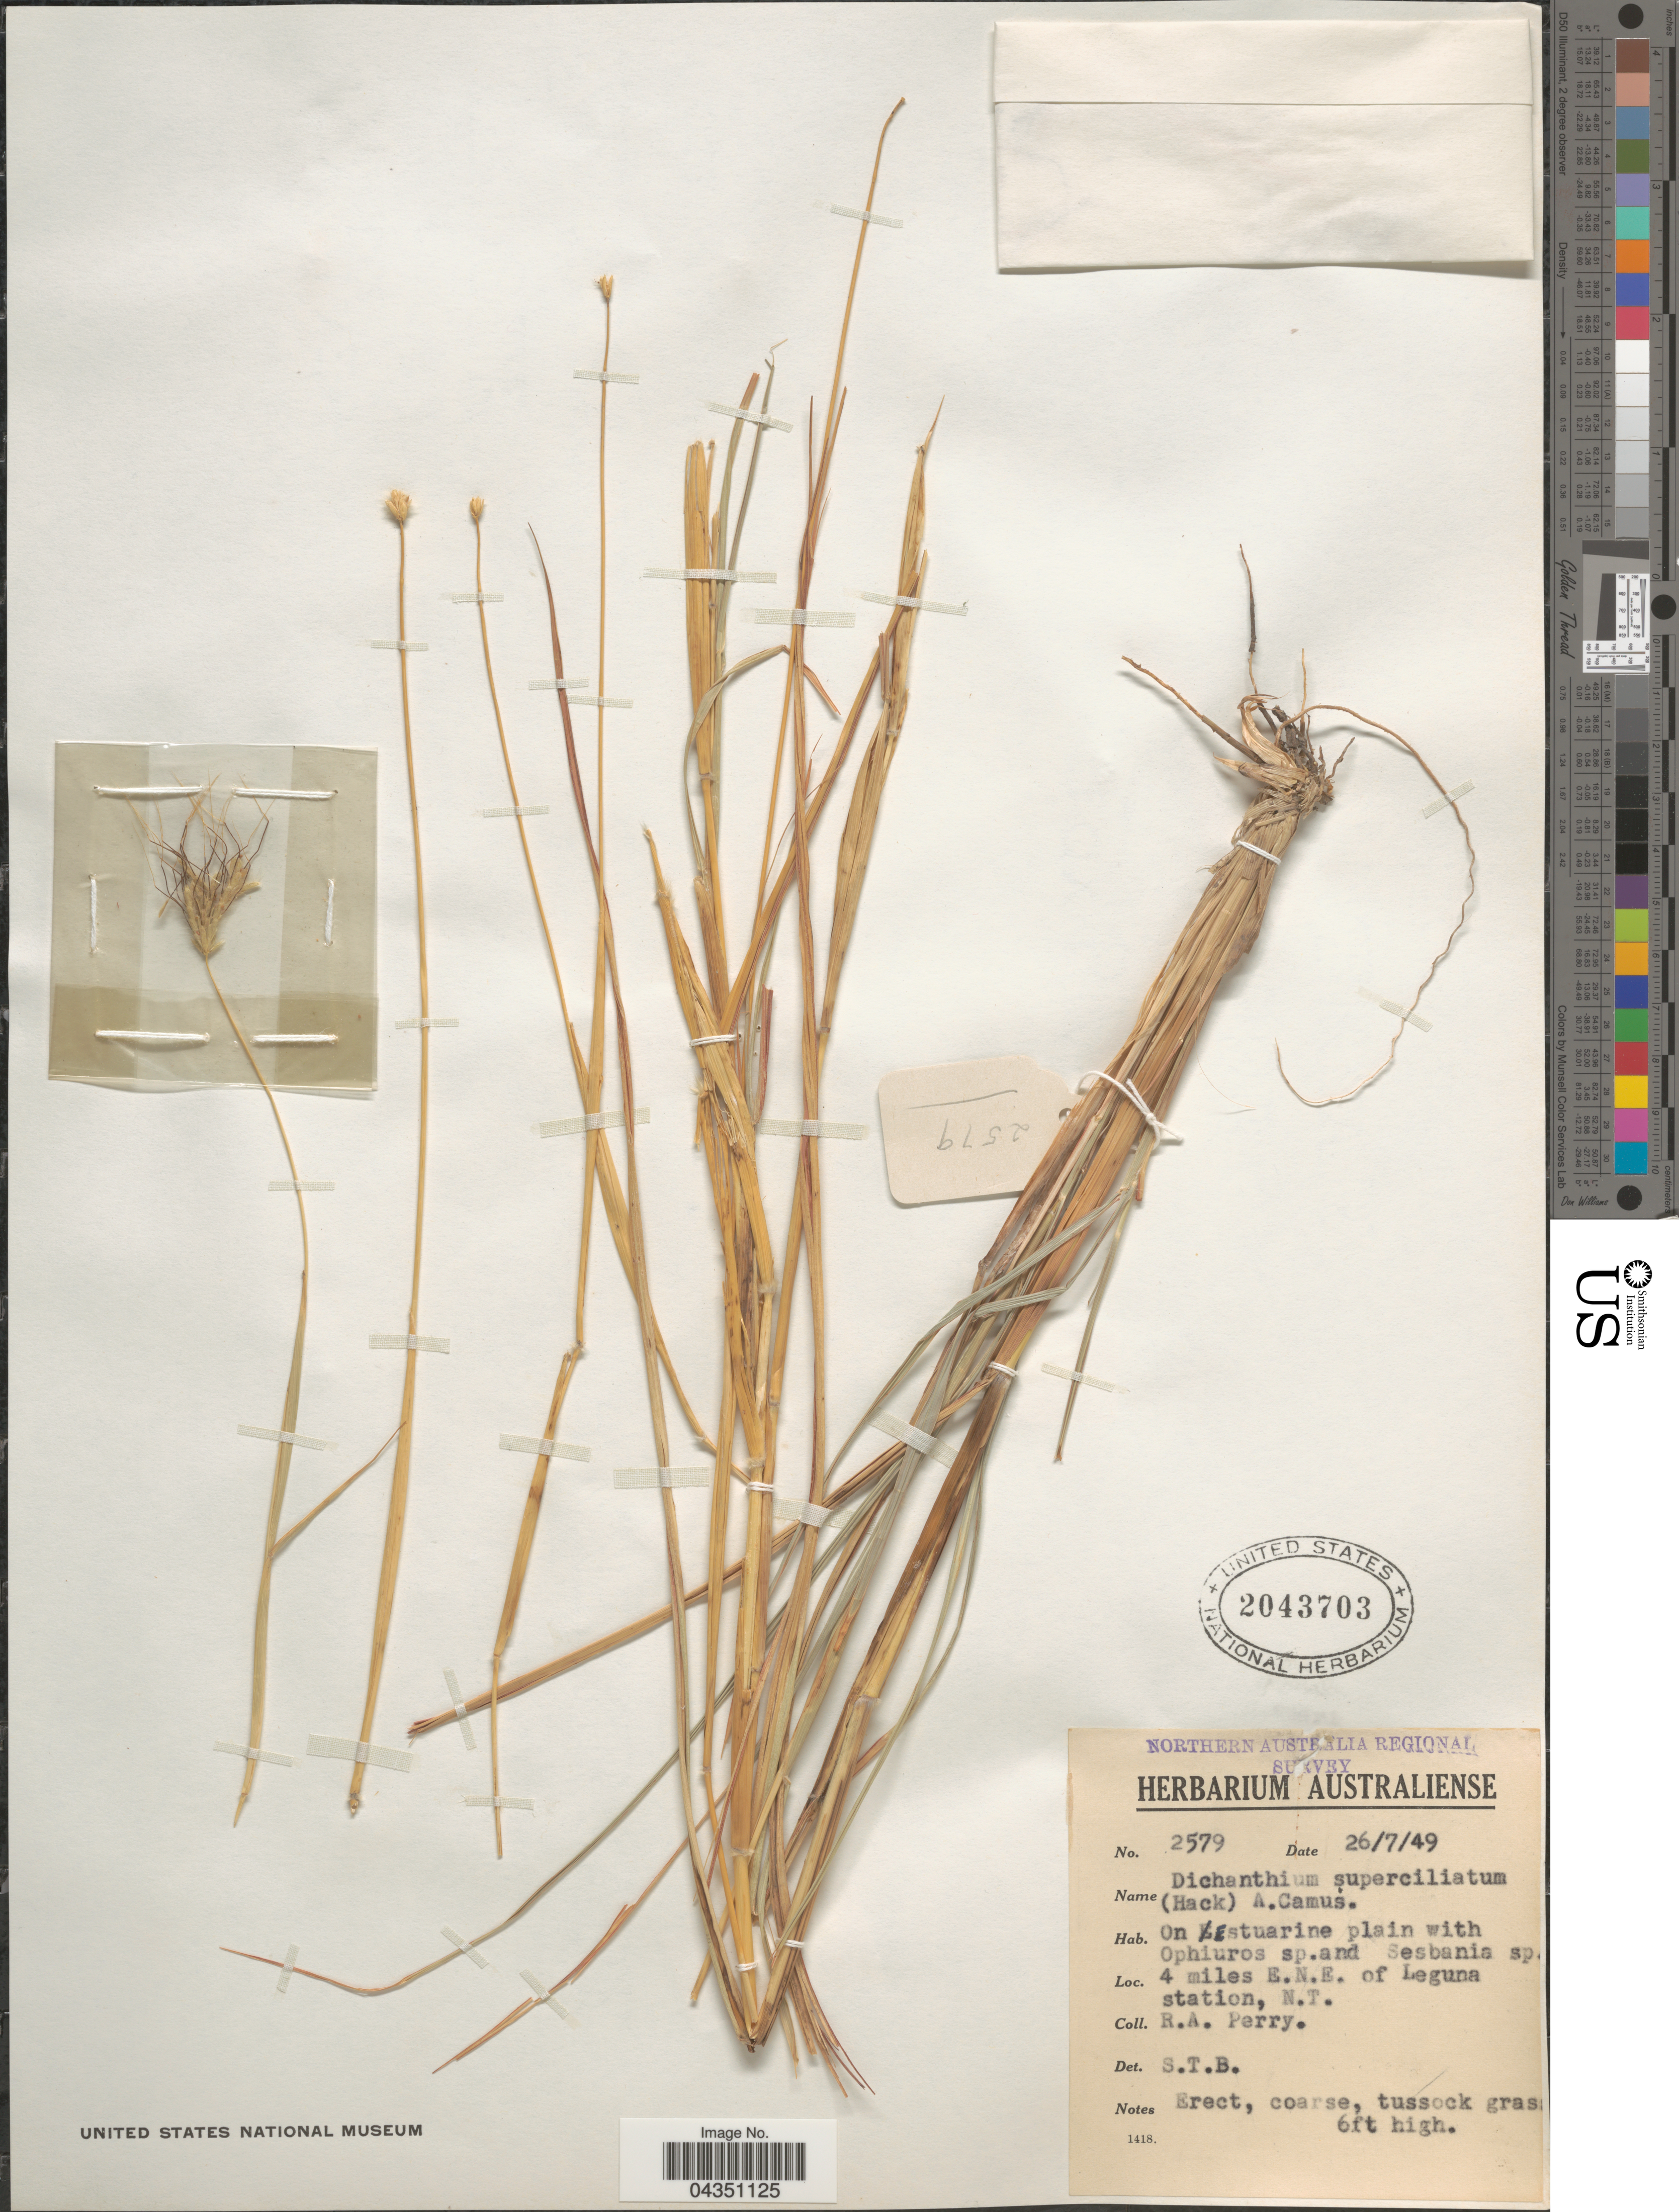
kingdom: Plantae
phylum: Tracheophyta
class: Liliopsida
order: Poales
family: Poaceae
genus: Dichanthium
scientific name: Dichanthium sericeum subsp. polystachyum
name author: (Benth.) B.K. Simon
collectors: Perry, R. A.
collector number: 2579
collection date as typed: Transcribed d/m/y: 26/7/49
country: Australia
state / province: Northern Territory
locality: Northern Australia Regional Survey. 4 miles E.N.E. of Laguna station, N.T.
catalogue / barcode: US 2043703